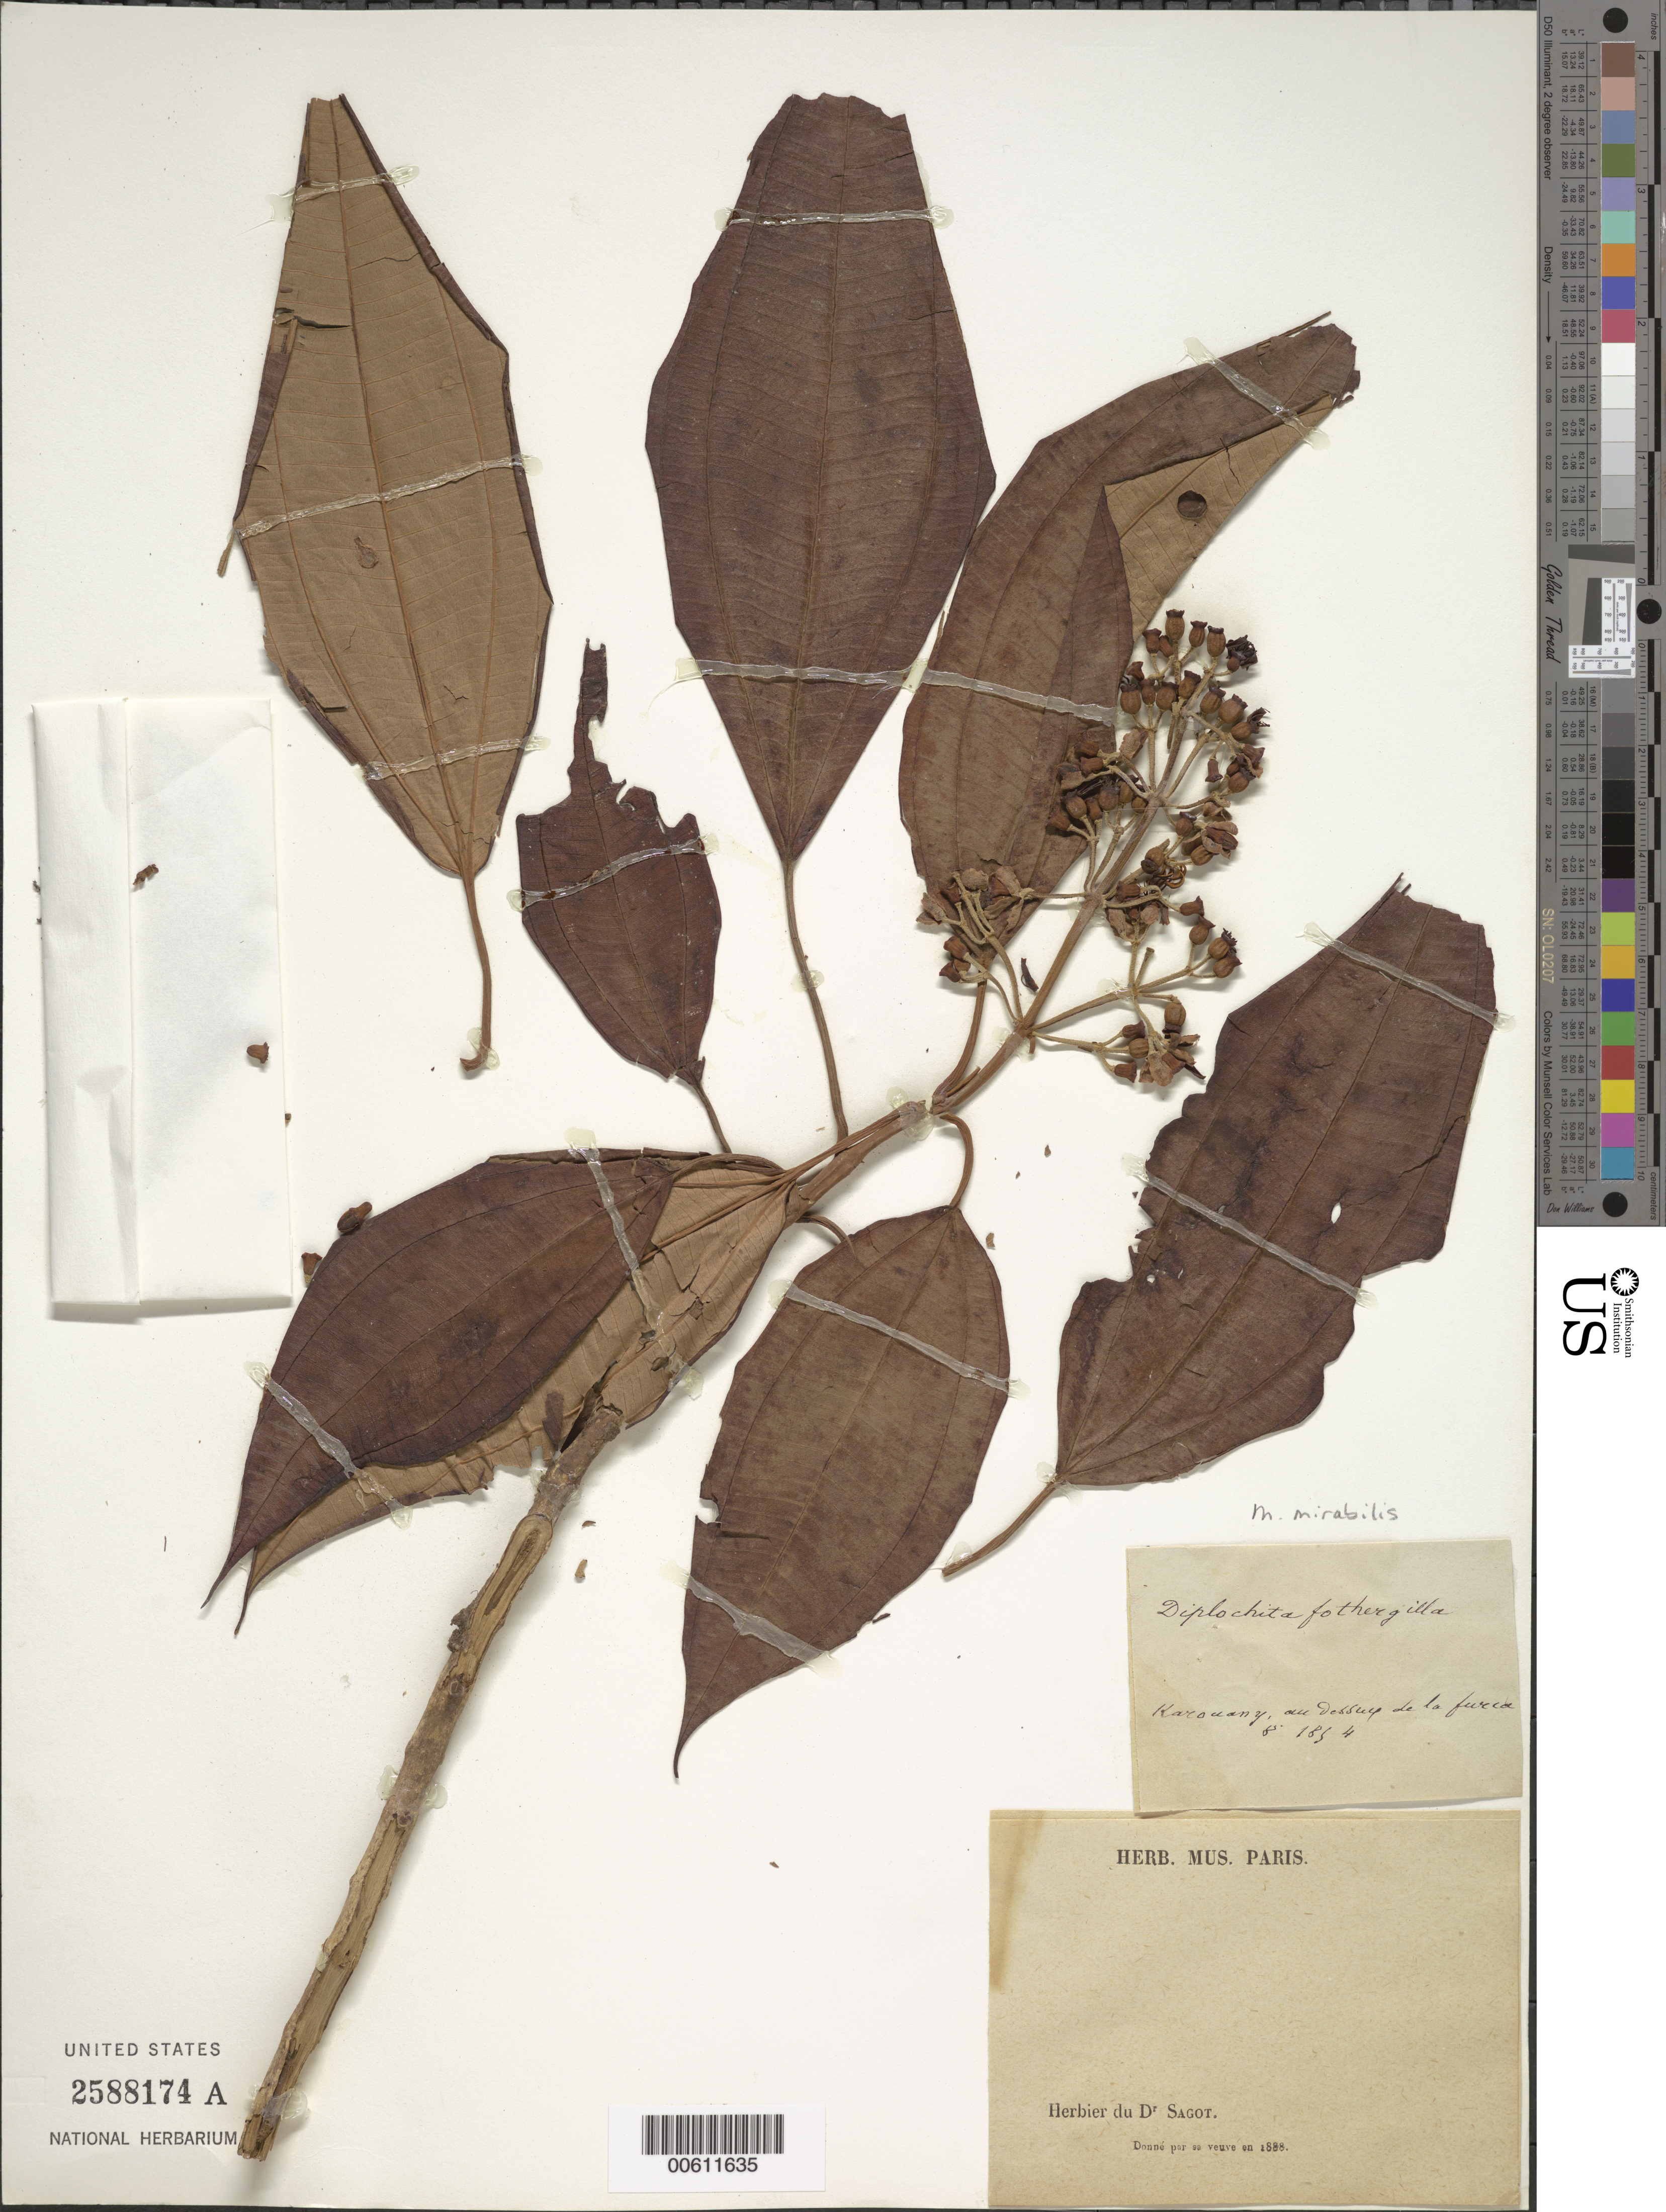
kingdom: Plantae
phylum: Tracheophyta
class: Magnoliopsida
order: Myrtales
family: Melastomataceae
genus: Miconia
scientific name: Miconia mirabilis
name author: (Aubl.) L.O. Williams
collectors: P. A. Sagot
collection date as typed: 1854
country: French Guiana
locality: Karouany, au Dessup de la fureca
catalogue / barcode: US 2588174A